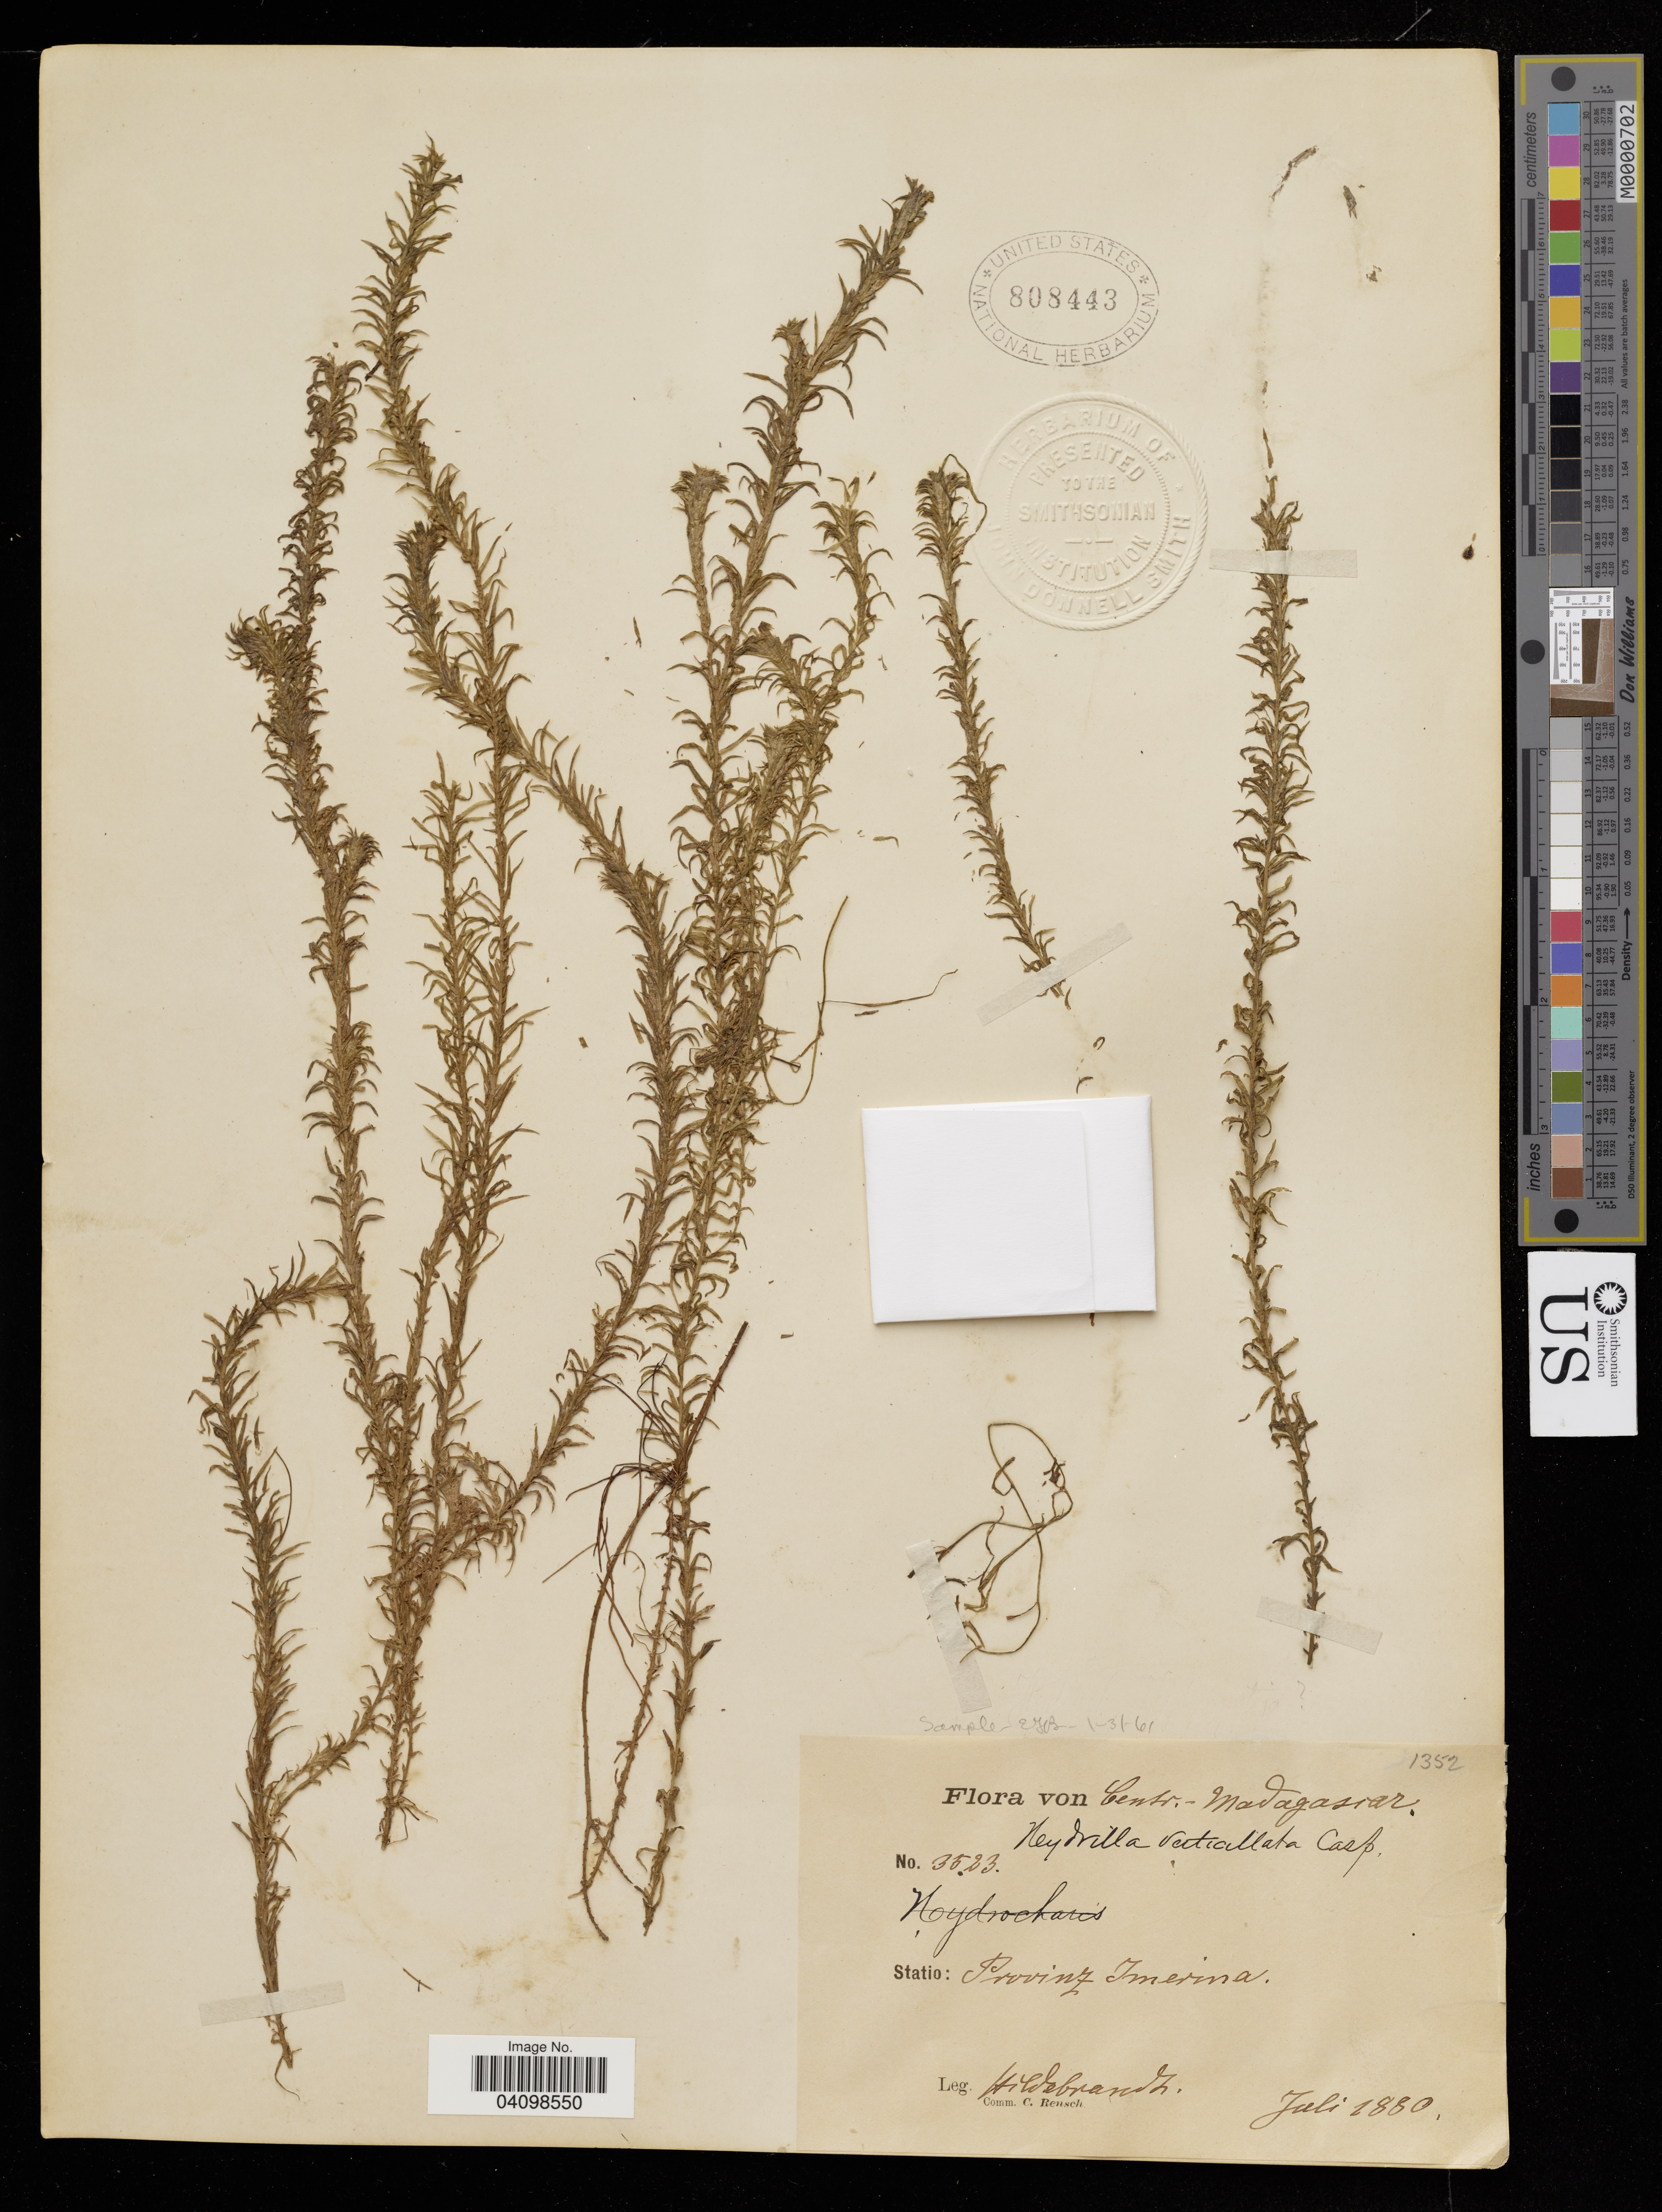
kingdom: Plantae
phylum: Tracheophyta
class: Liliopsida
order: Alismatales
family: Hydrocharitaceae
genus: Hydrilla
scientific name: Hydrilla verticillata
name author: (L. f.) Royle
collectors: Hildebrandt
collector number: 1352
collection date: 1880-07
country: Madagascar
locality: Provinz Imerina.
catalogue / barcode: US 808443